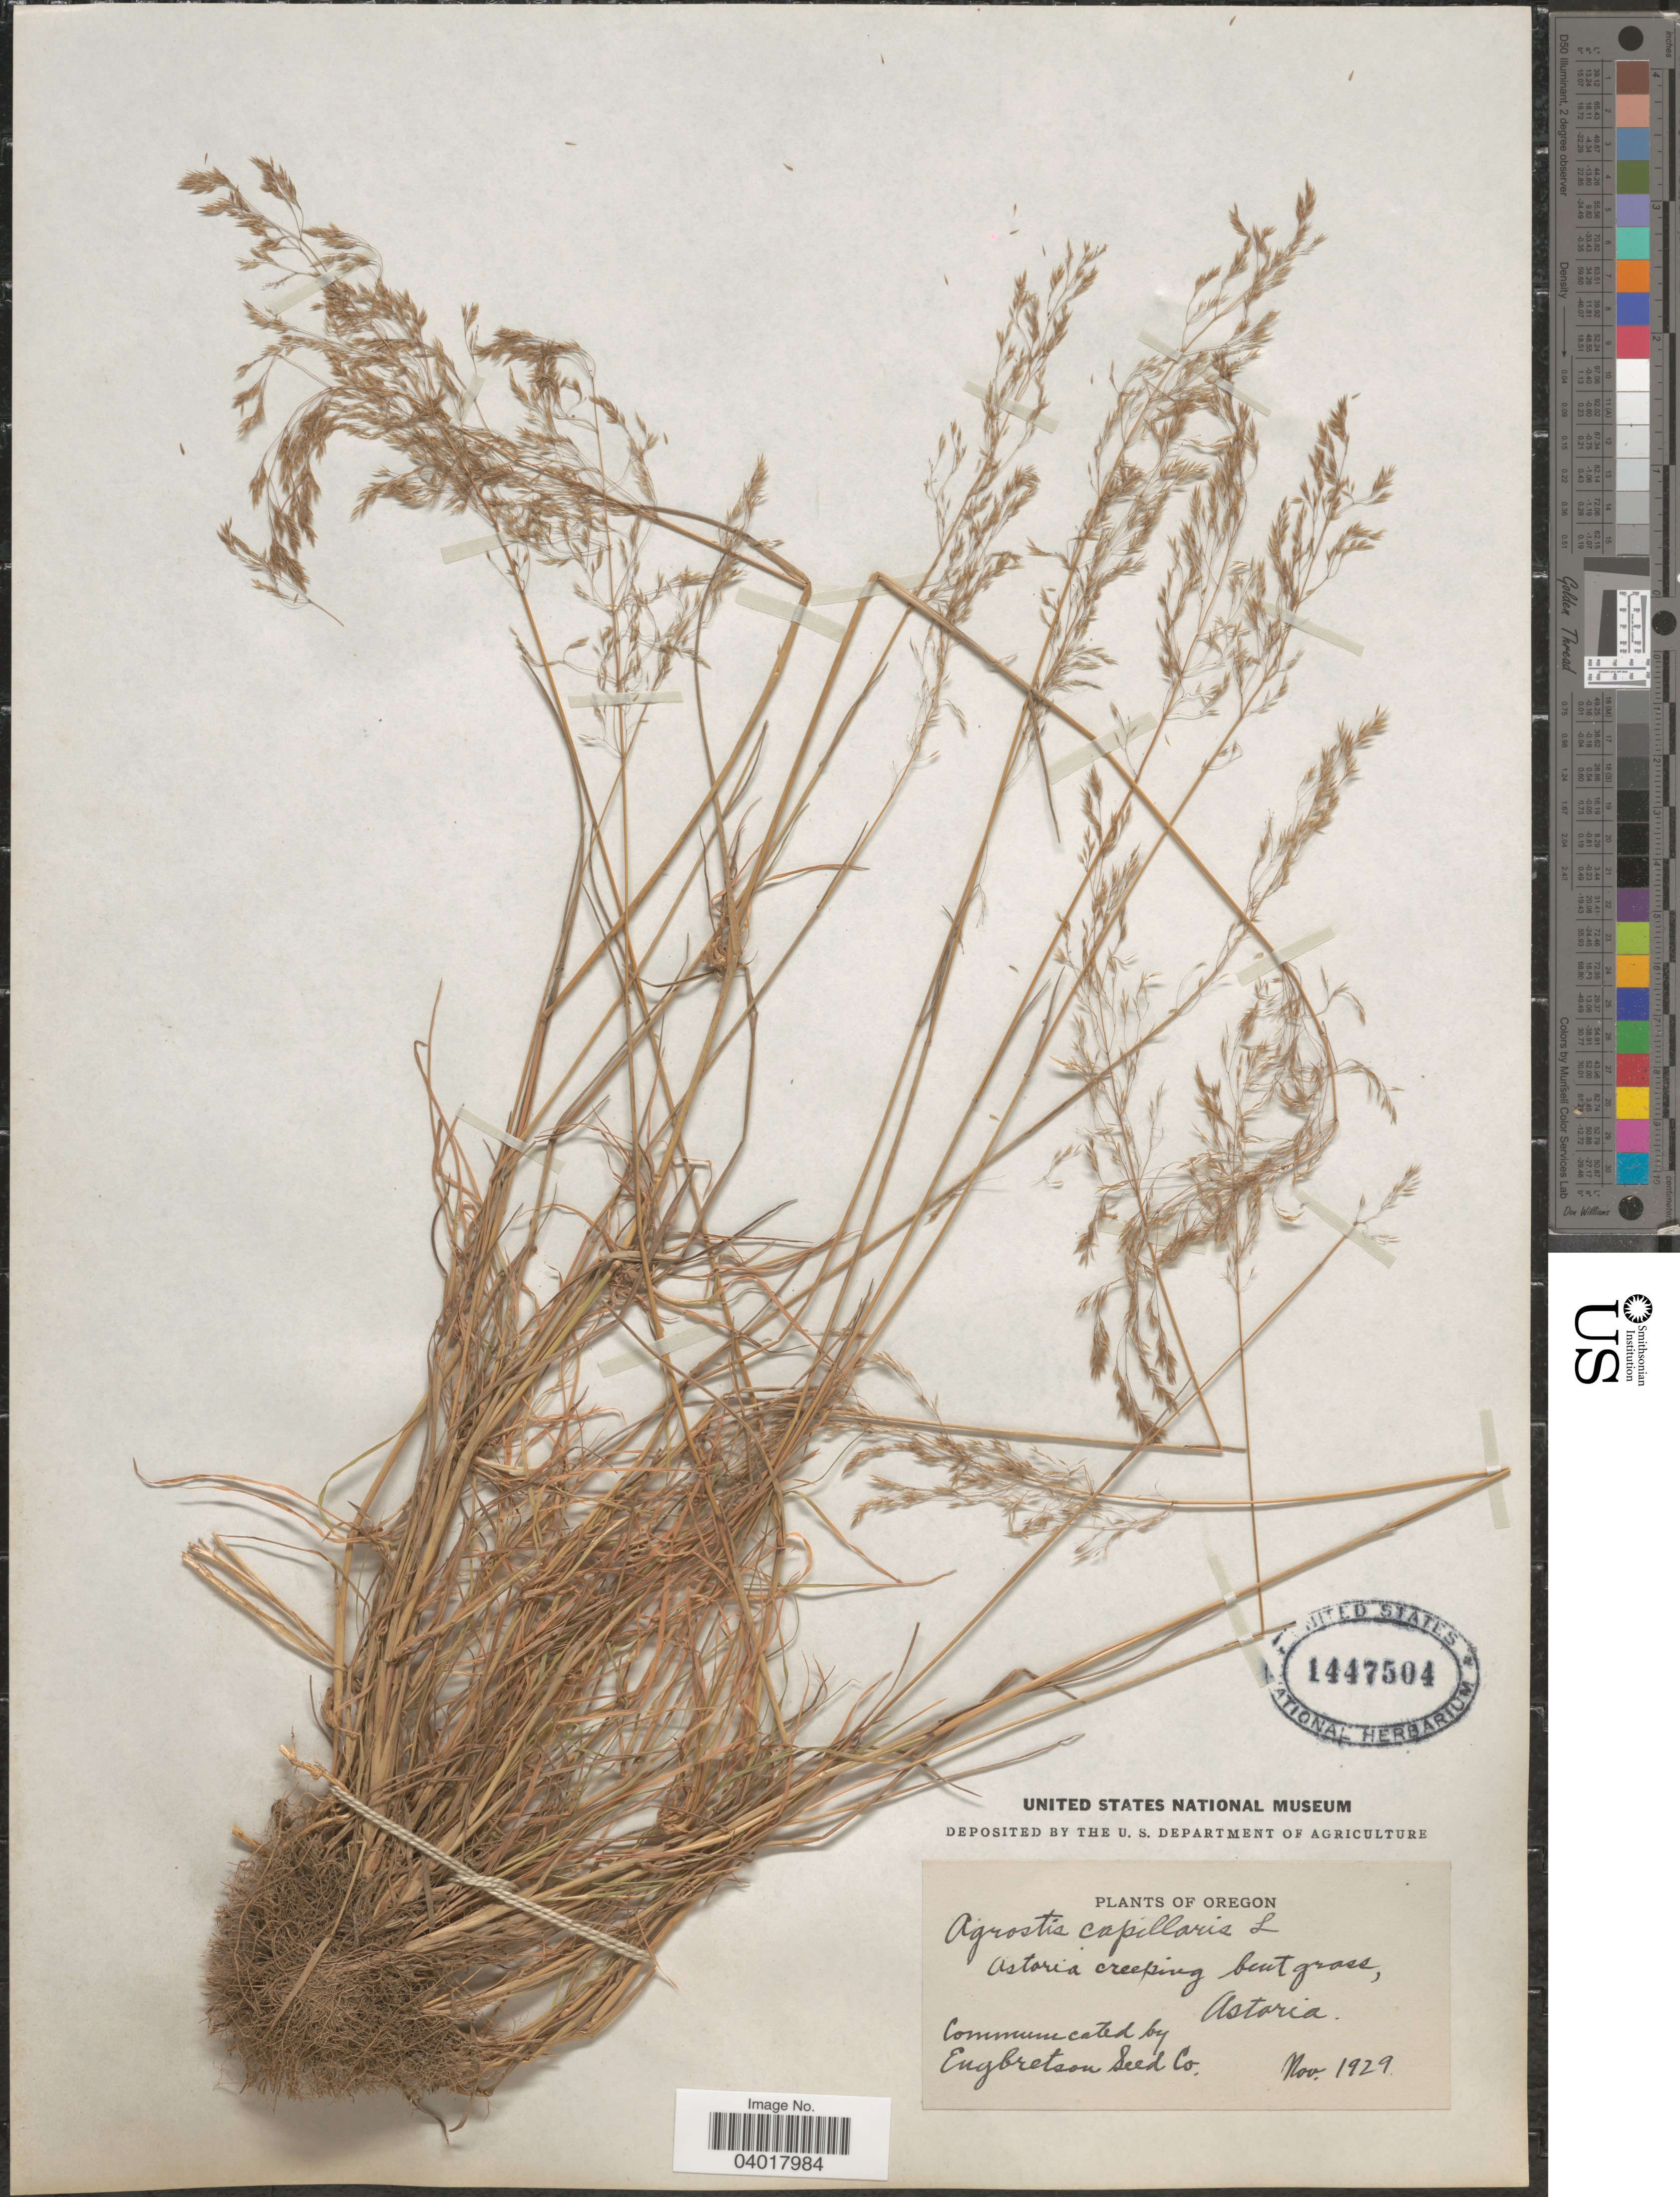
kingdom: Plantae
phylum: Tracheophyta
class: Liliopsida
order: Poales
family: Poaceae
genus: Agrostis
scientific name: Agrostis capillaris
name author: L.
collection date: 1929-11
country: United States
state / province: Oregon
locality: Astoria creeping bent grass, Astoria.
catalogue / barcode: US 1447504